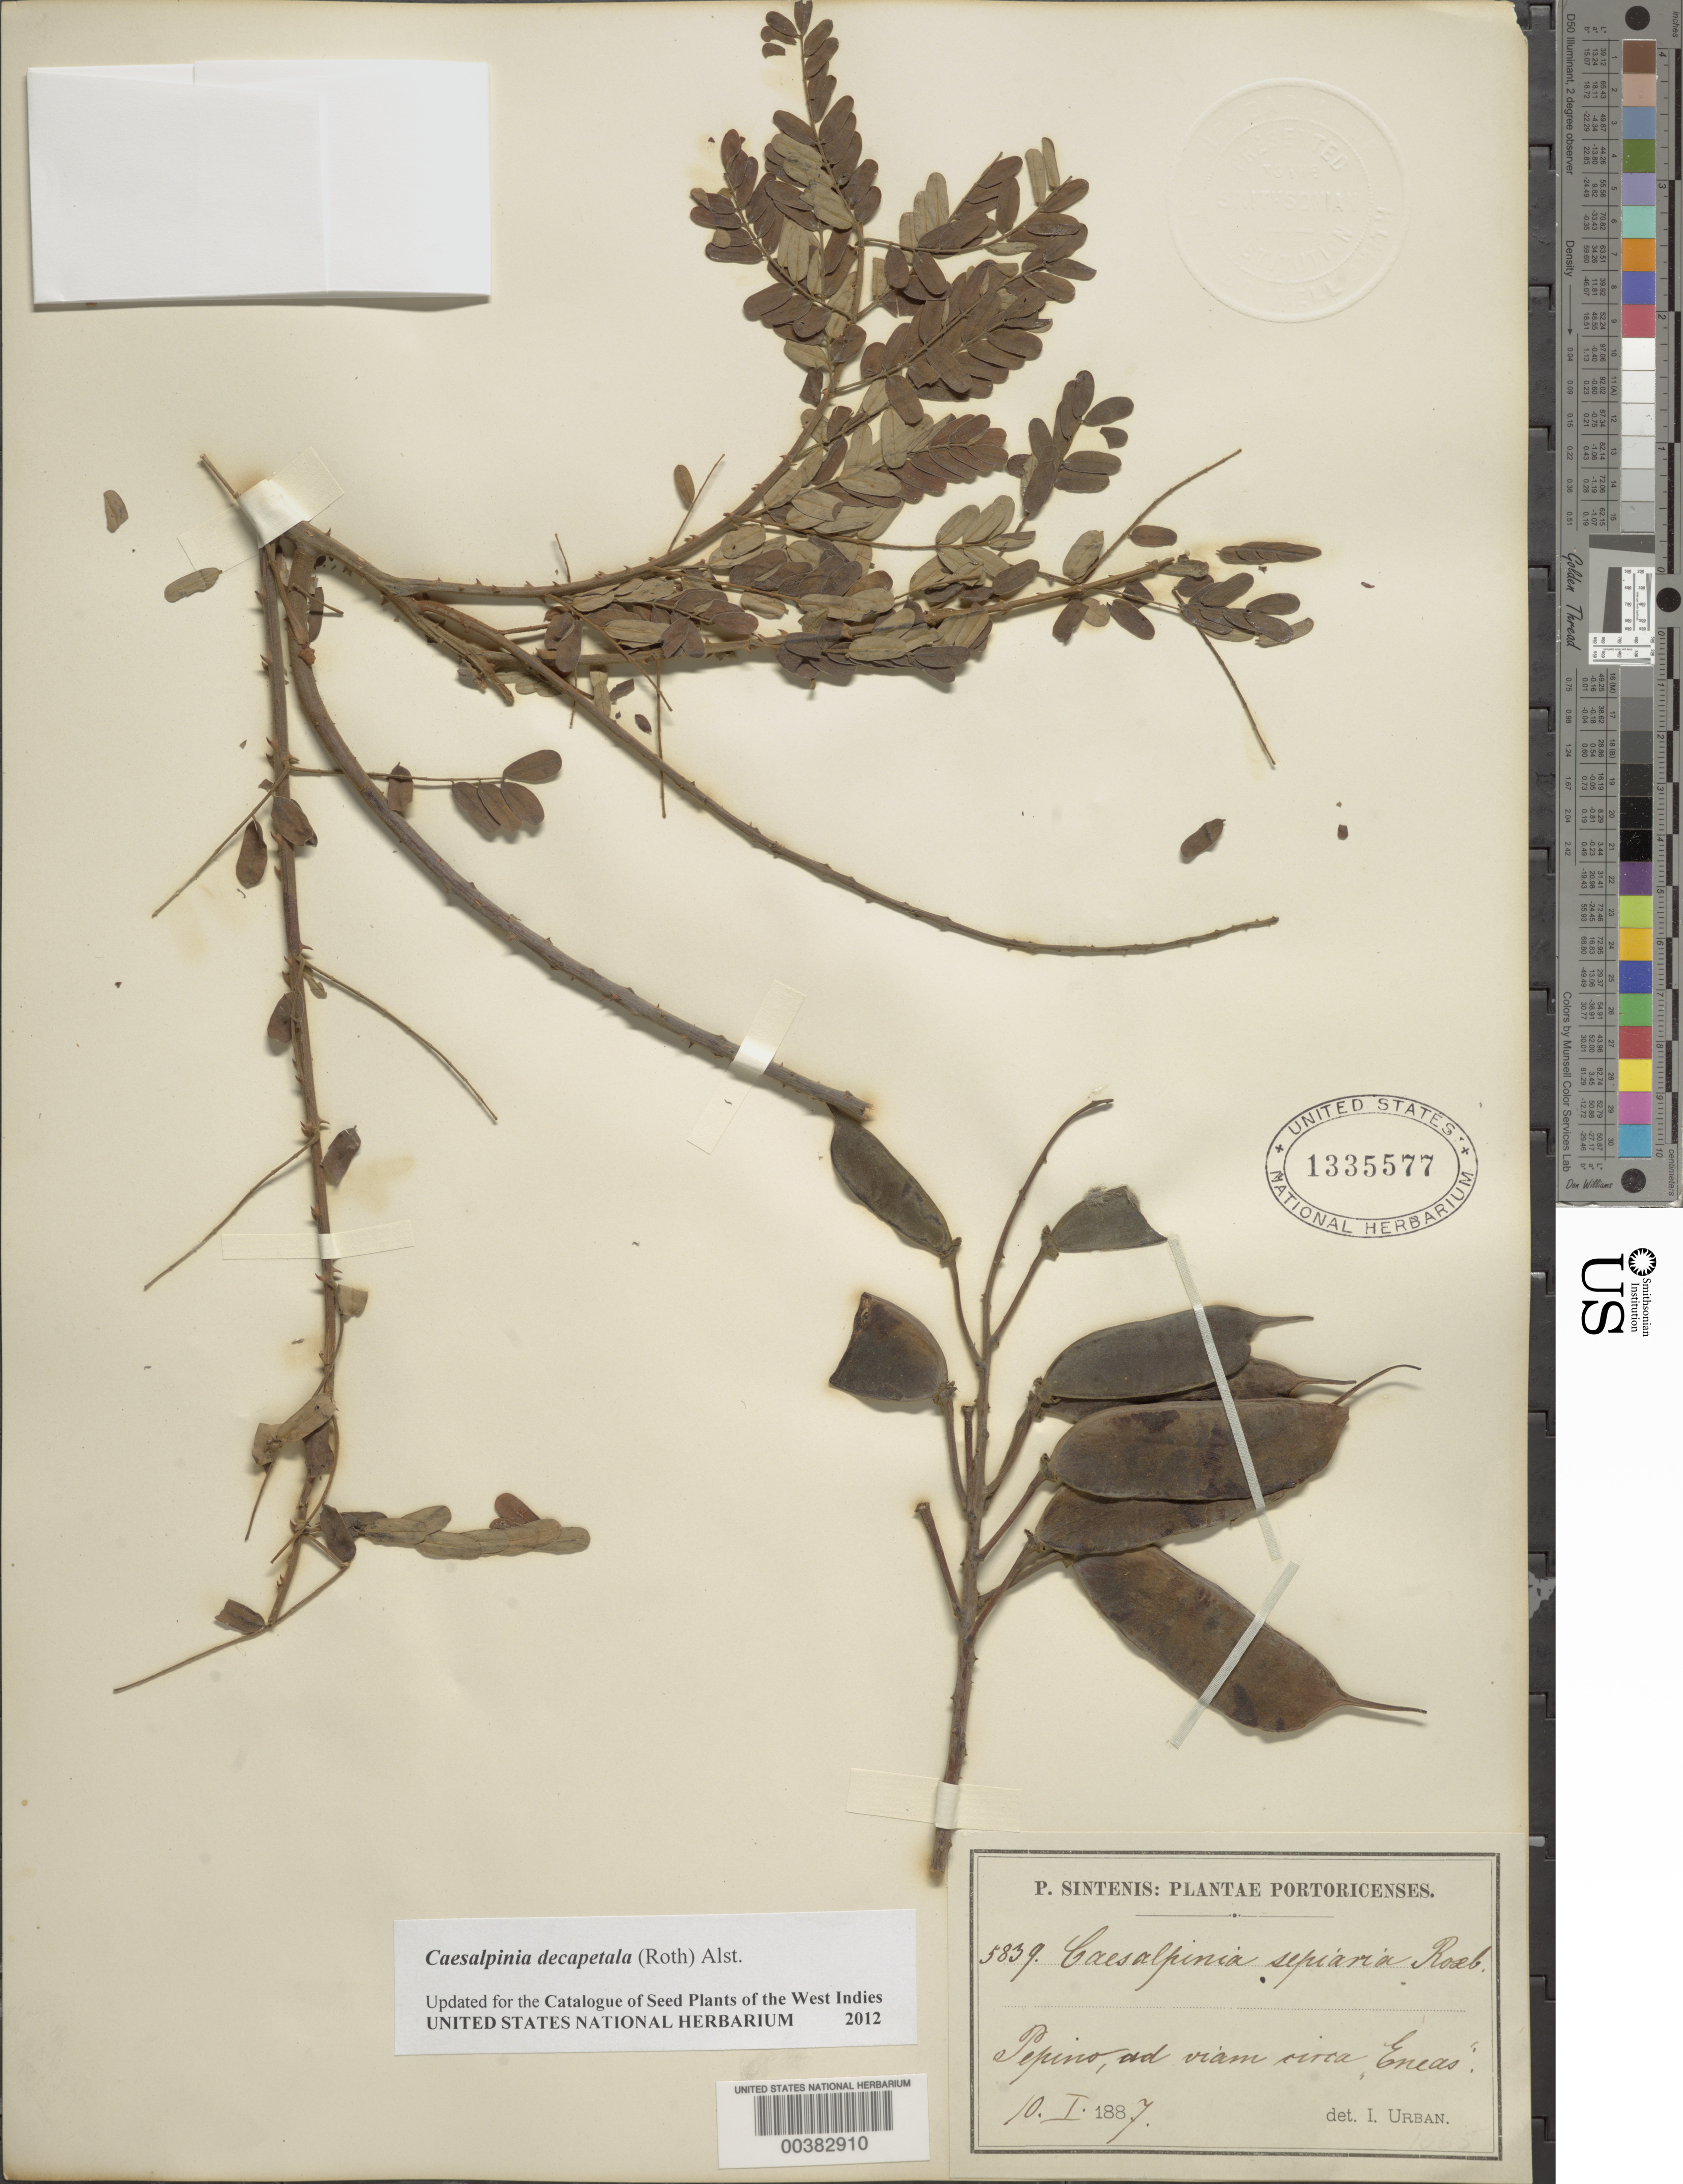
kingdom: Plantae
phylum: Tracheophyta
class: Magnoliopsida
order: Fabales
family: Fabaceae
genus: Biancaea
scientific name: Biancaea decapetala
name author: (Roth) O. Deg.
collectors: P. Sintenis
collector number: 5839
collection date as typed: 10 Jan 1887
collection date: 1887-01-10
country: Puerto Rico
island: Greater Antilles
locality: Pepino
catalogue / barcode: US 1335577